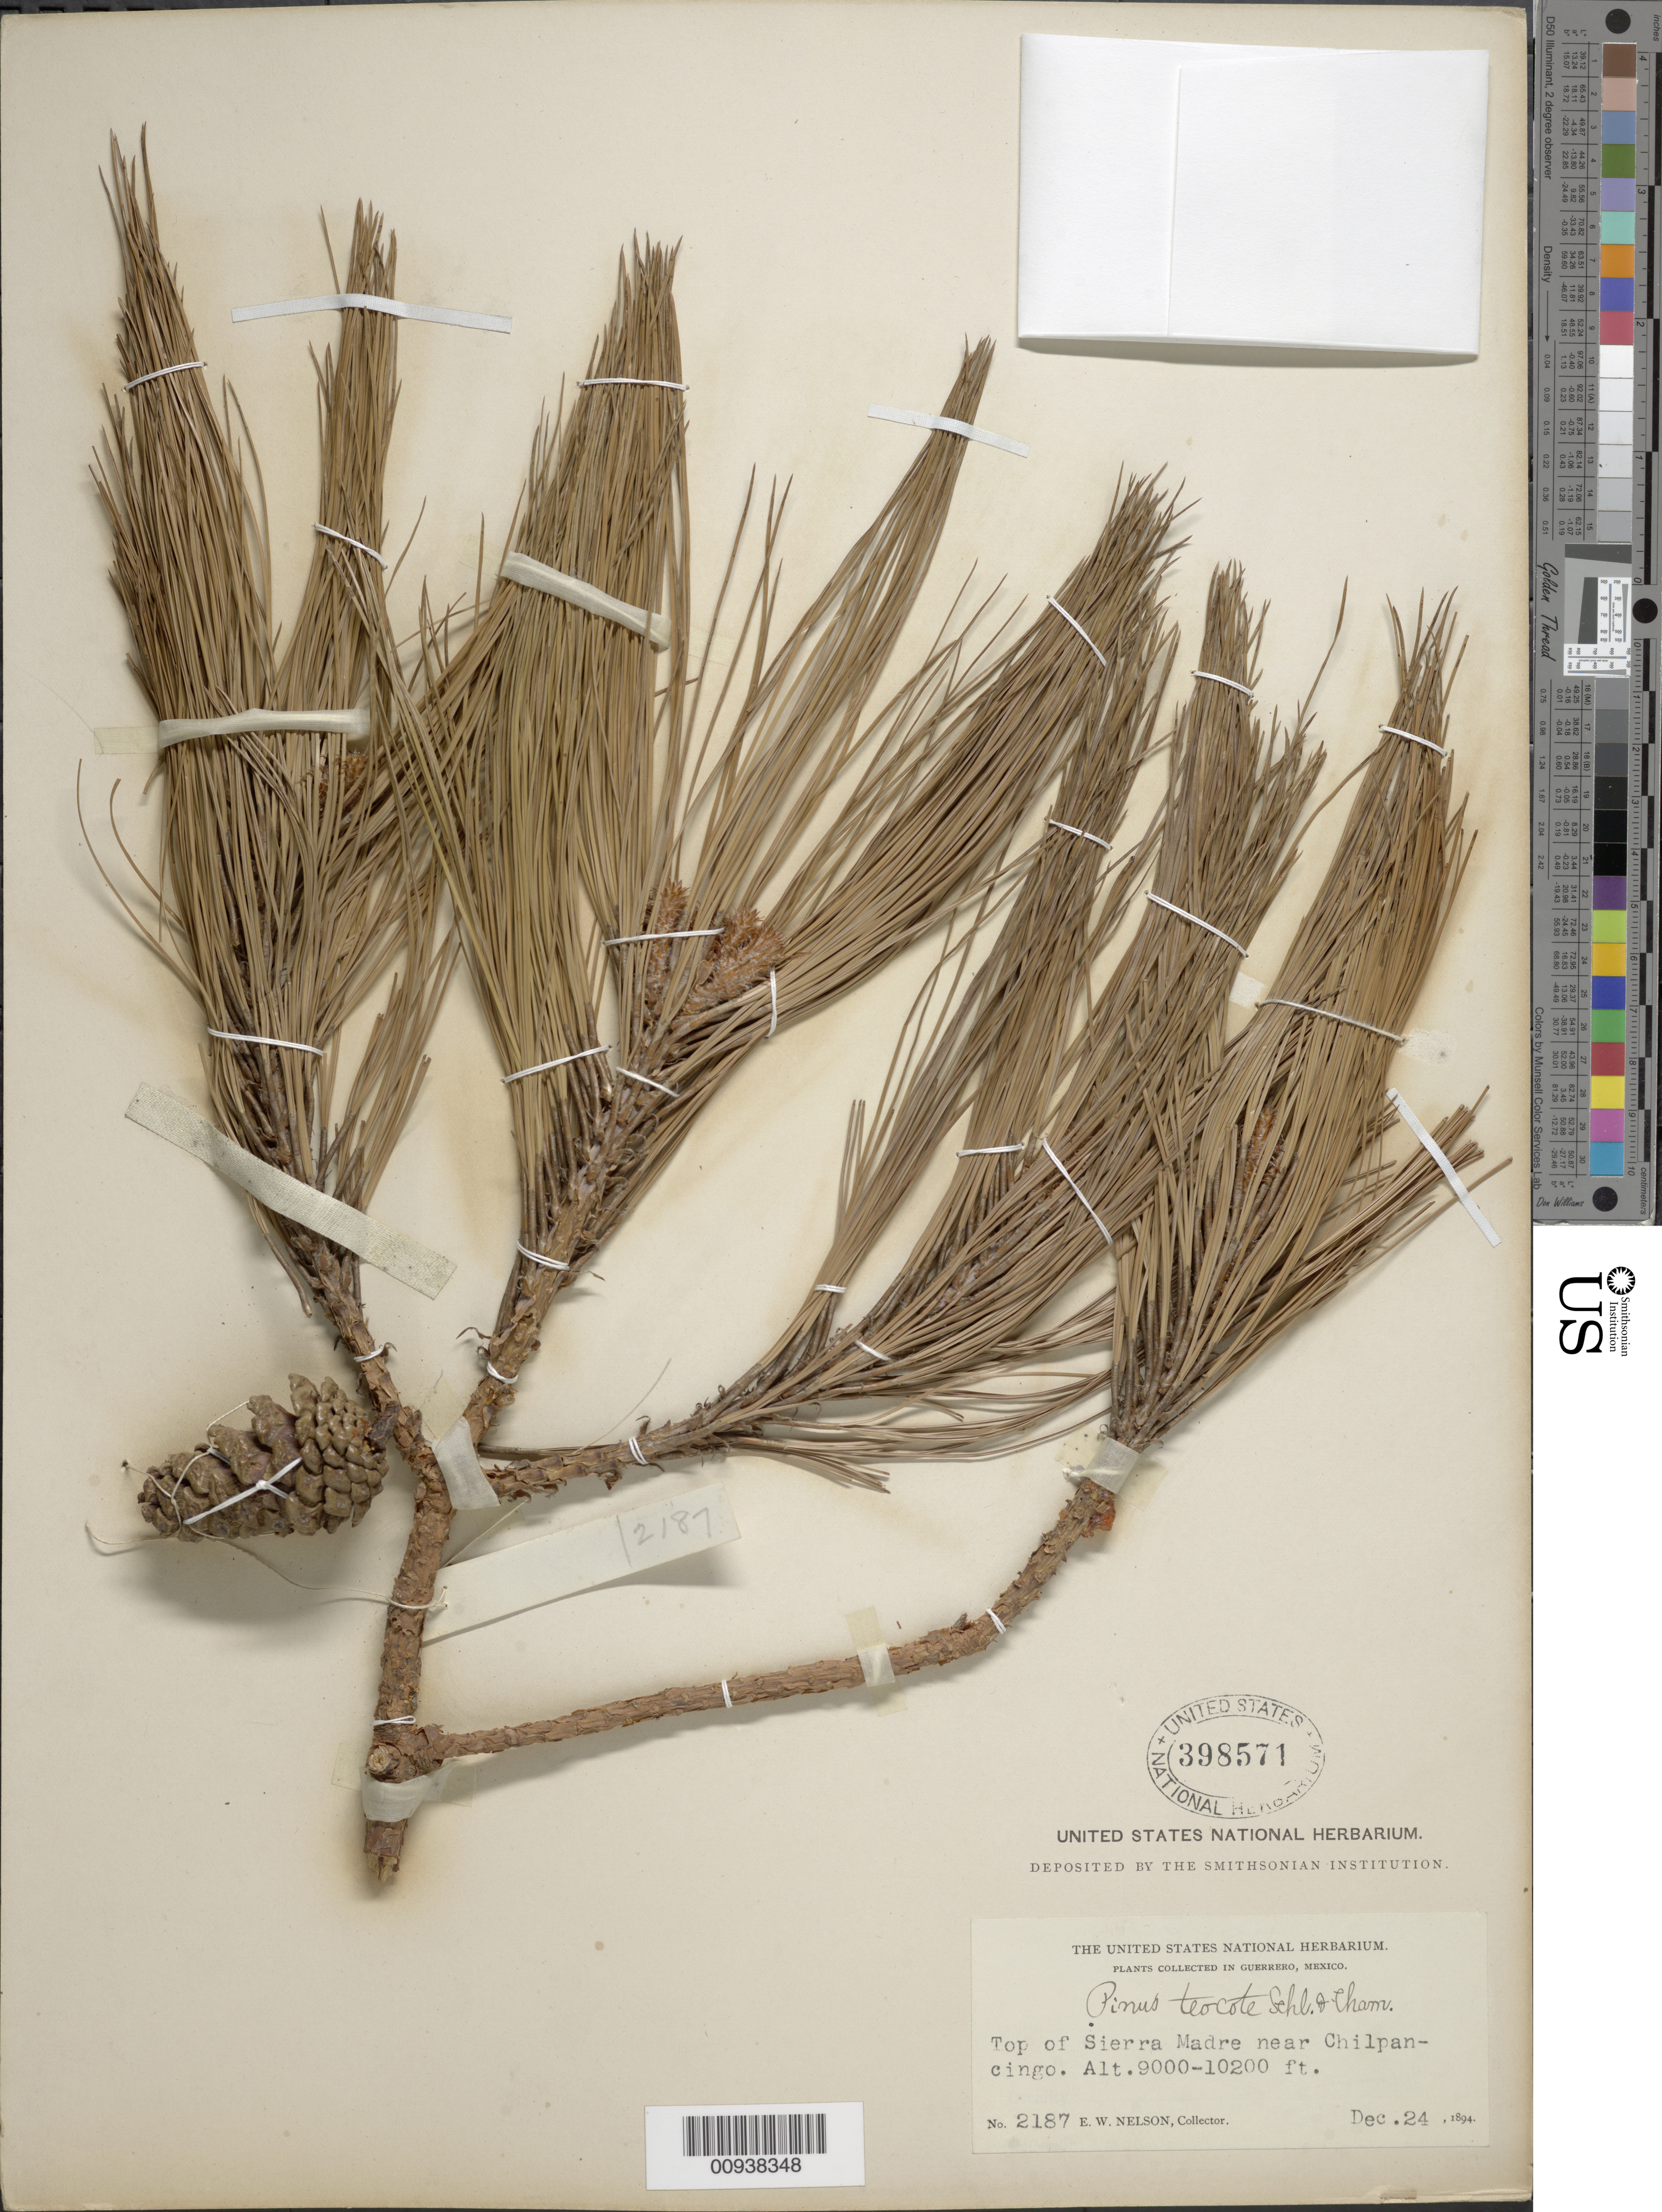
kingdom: Plantae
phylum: Tracheophyta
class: Pinopsida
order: Pinales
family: Pinaceae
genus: Pinus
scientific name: Pinus teocote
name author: Schltdl. & Cham.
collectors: E. W. Nelson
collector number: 2187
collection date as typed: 24 Dec 1894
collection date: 1894-12-24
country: Mexico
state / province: Guerrero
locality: Top of Sierra Madre near Chipalcingo.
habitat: Top of Sierra.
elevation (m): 2743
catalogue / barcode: US 398571